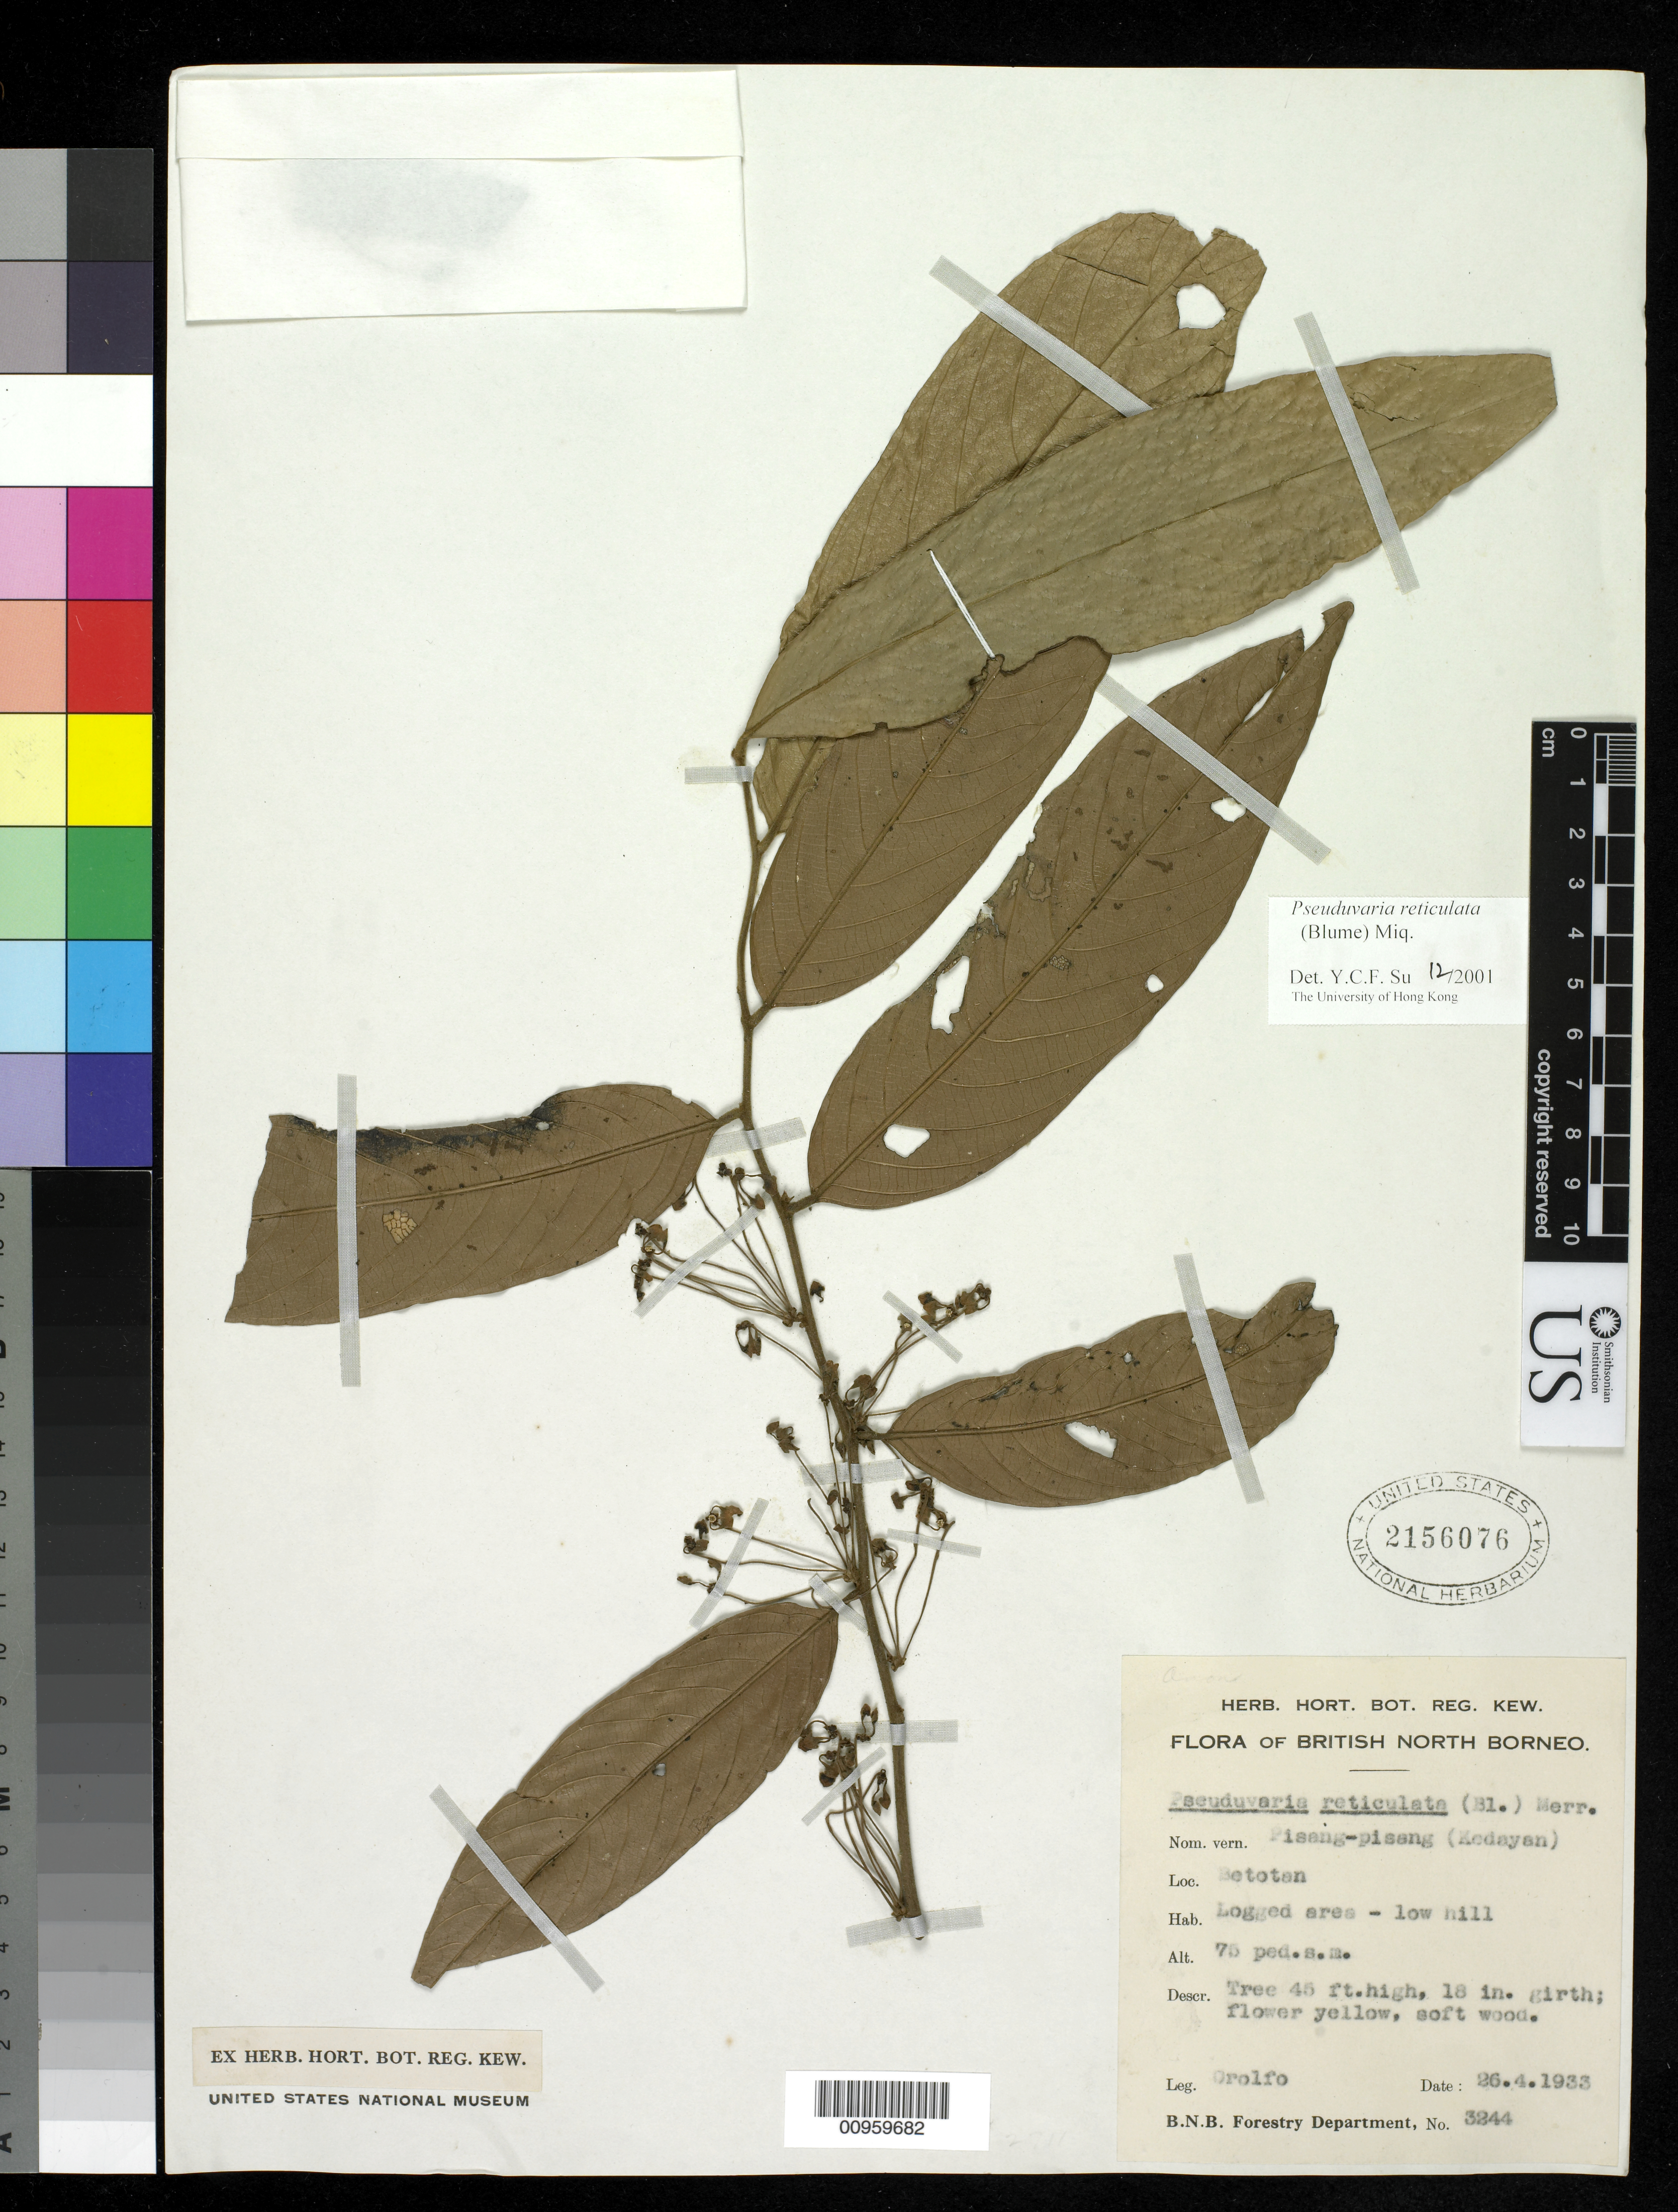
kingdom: Plantae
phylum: Tracheophyta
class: Magnoliopsida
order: Magnoliales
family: Annonaceae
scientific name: Pseudovaria reticulata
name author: Miq.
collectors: P. Orolfo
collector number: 3244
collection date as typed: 26 Apr 1933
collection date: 1933-04-26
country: Malaysia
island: Borneo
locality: Betotan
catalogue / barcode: US 2156076